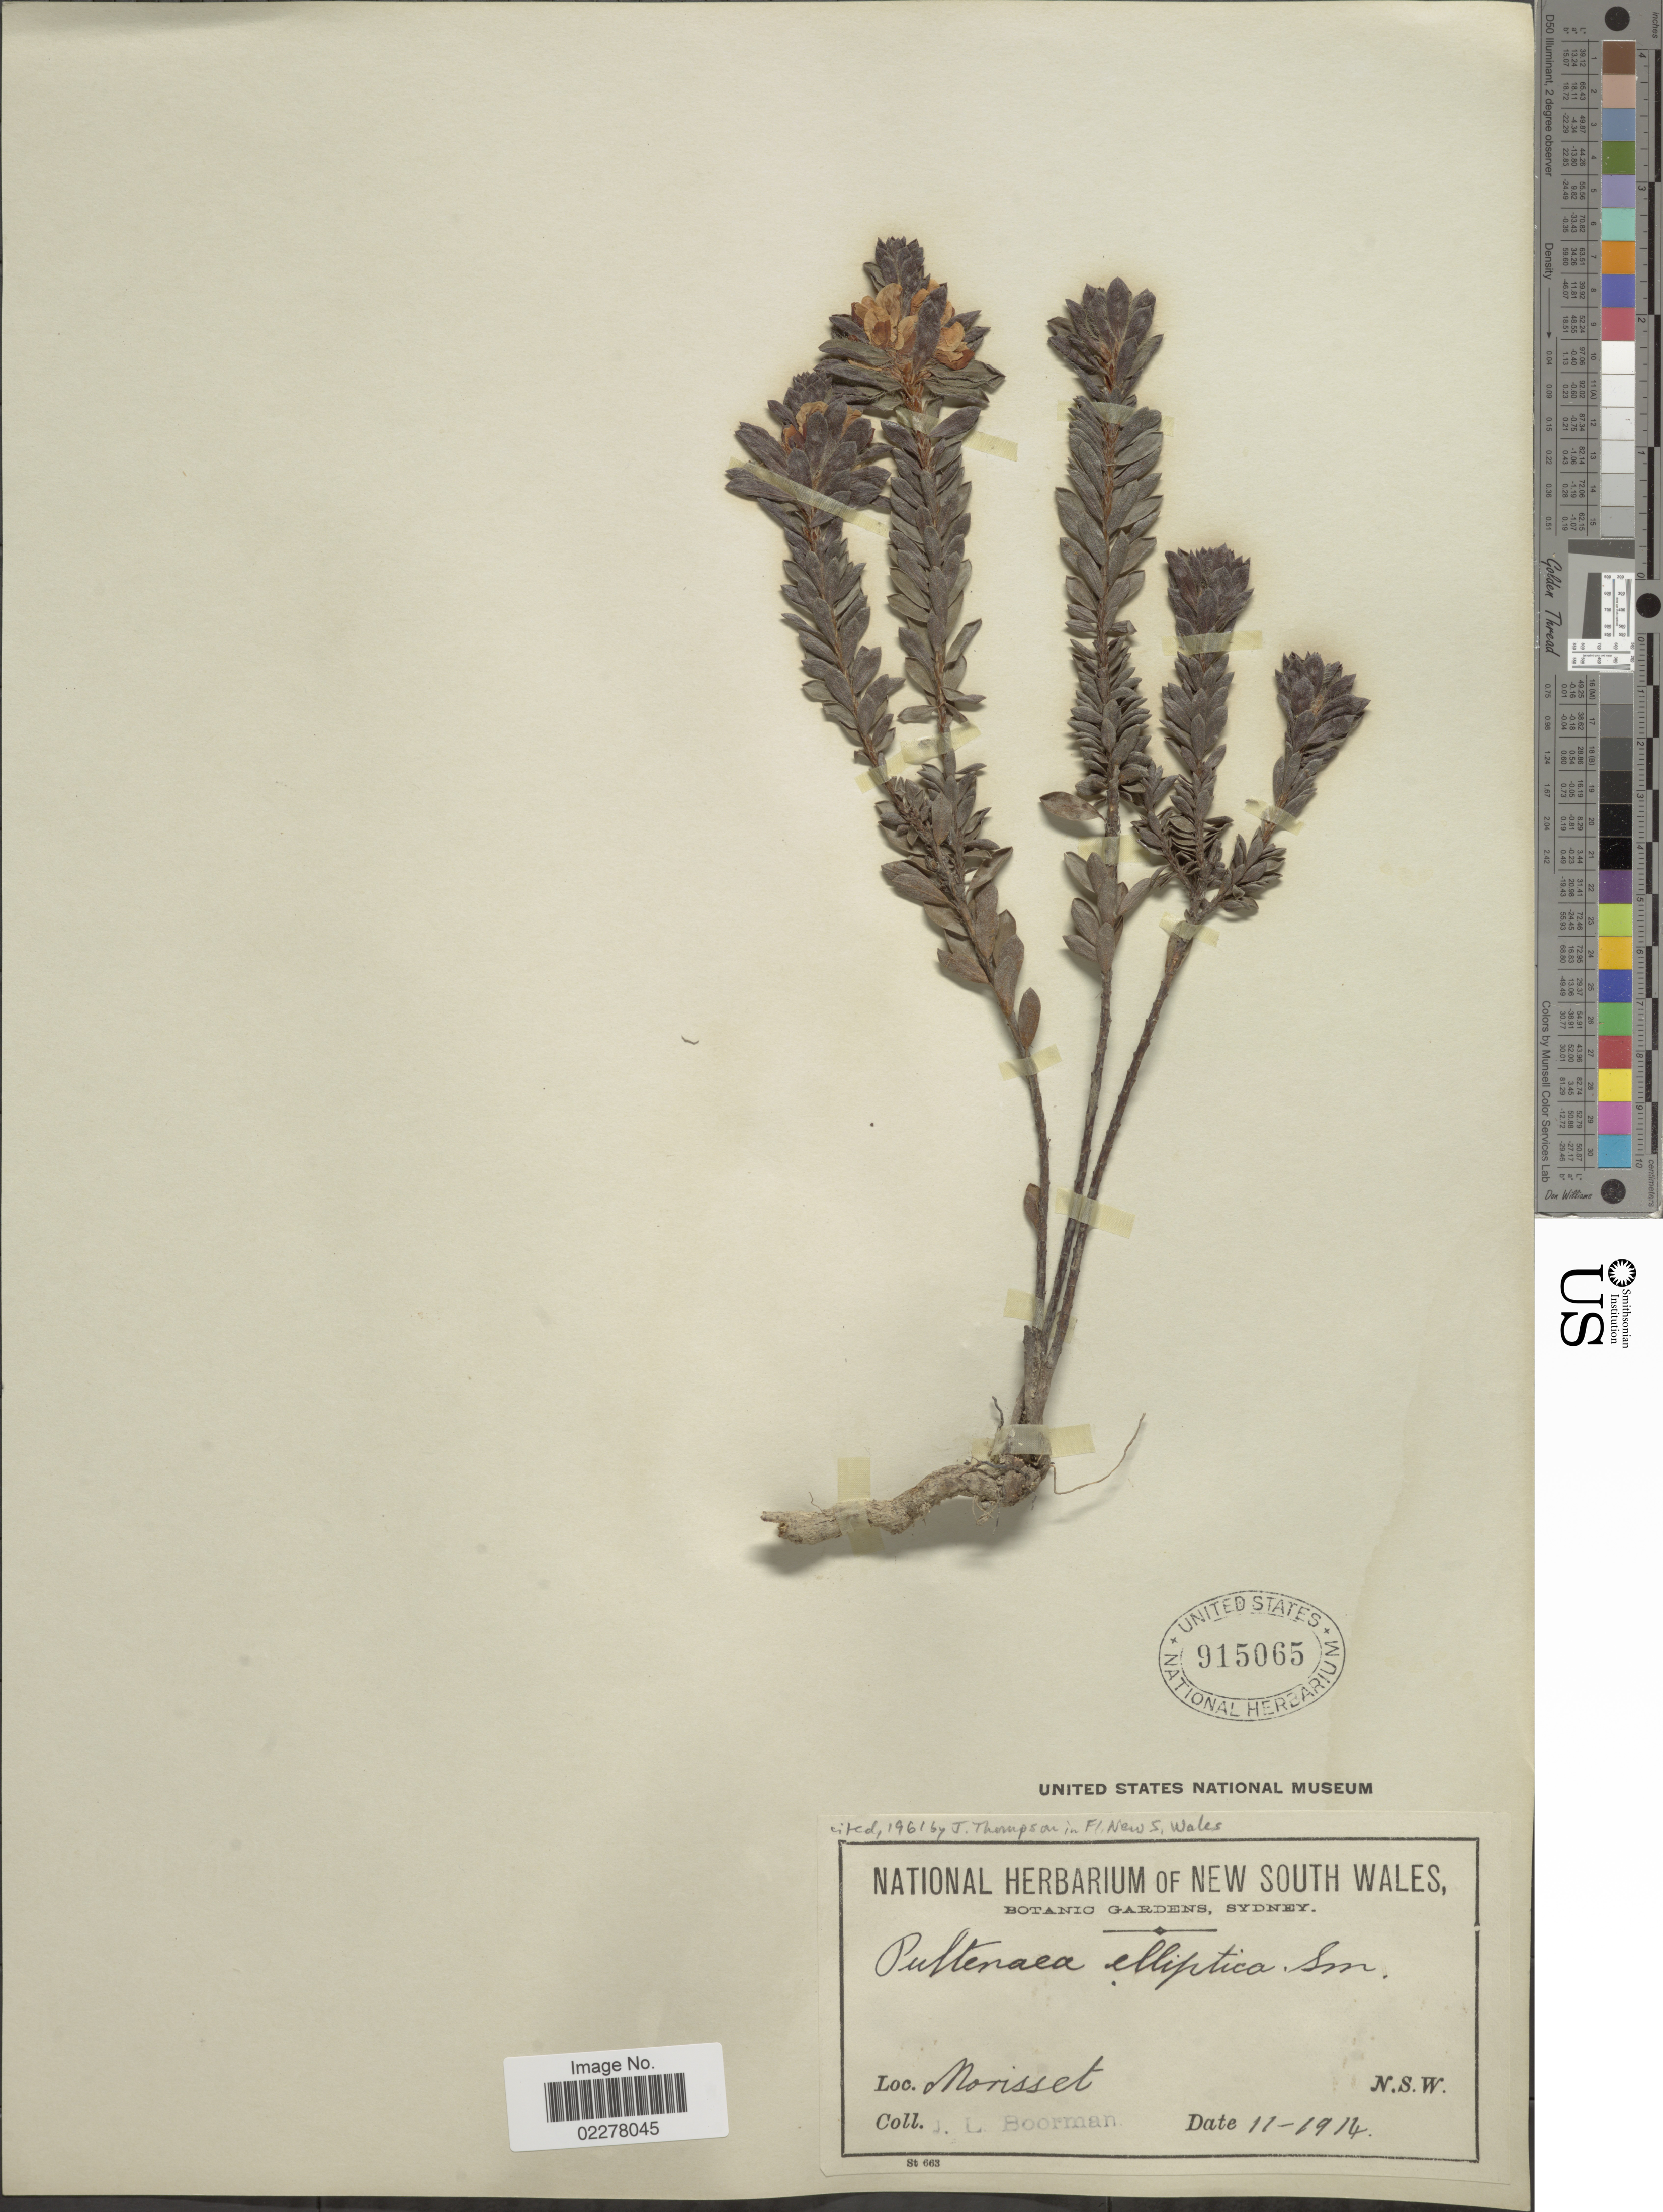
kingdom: Plantae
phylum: Tracheophyta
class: Magnoliopsida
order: Fabales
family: Fabaceae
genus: Pultenaea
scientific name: Pultenaea tuberculata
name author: Pers.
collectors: J. Boorman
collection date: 1914-11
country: Australia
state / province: New South Wales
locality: Morisset N.S.W.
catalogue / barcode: US 915065